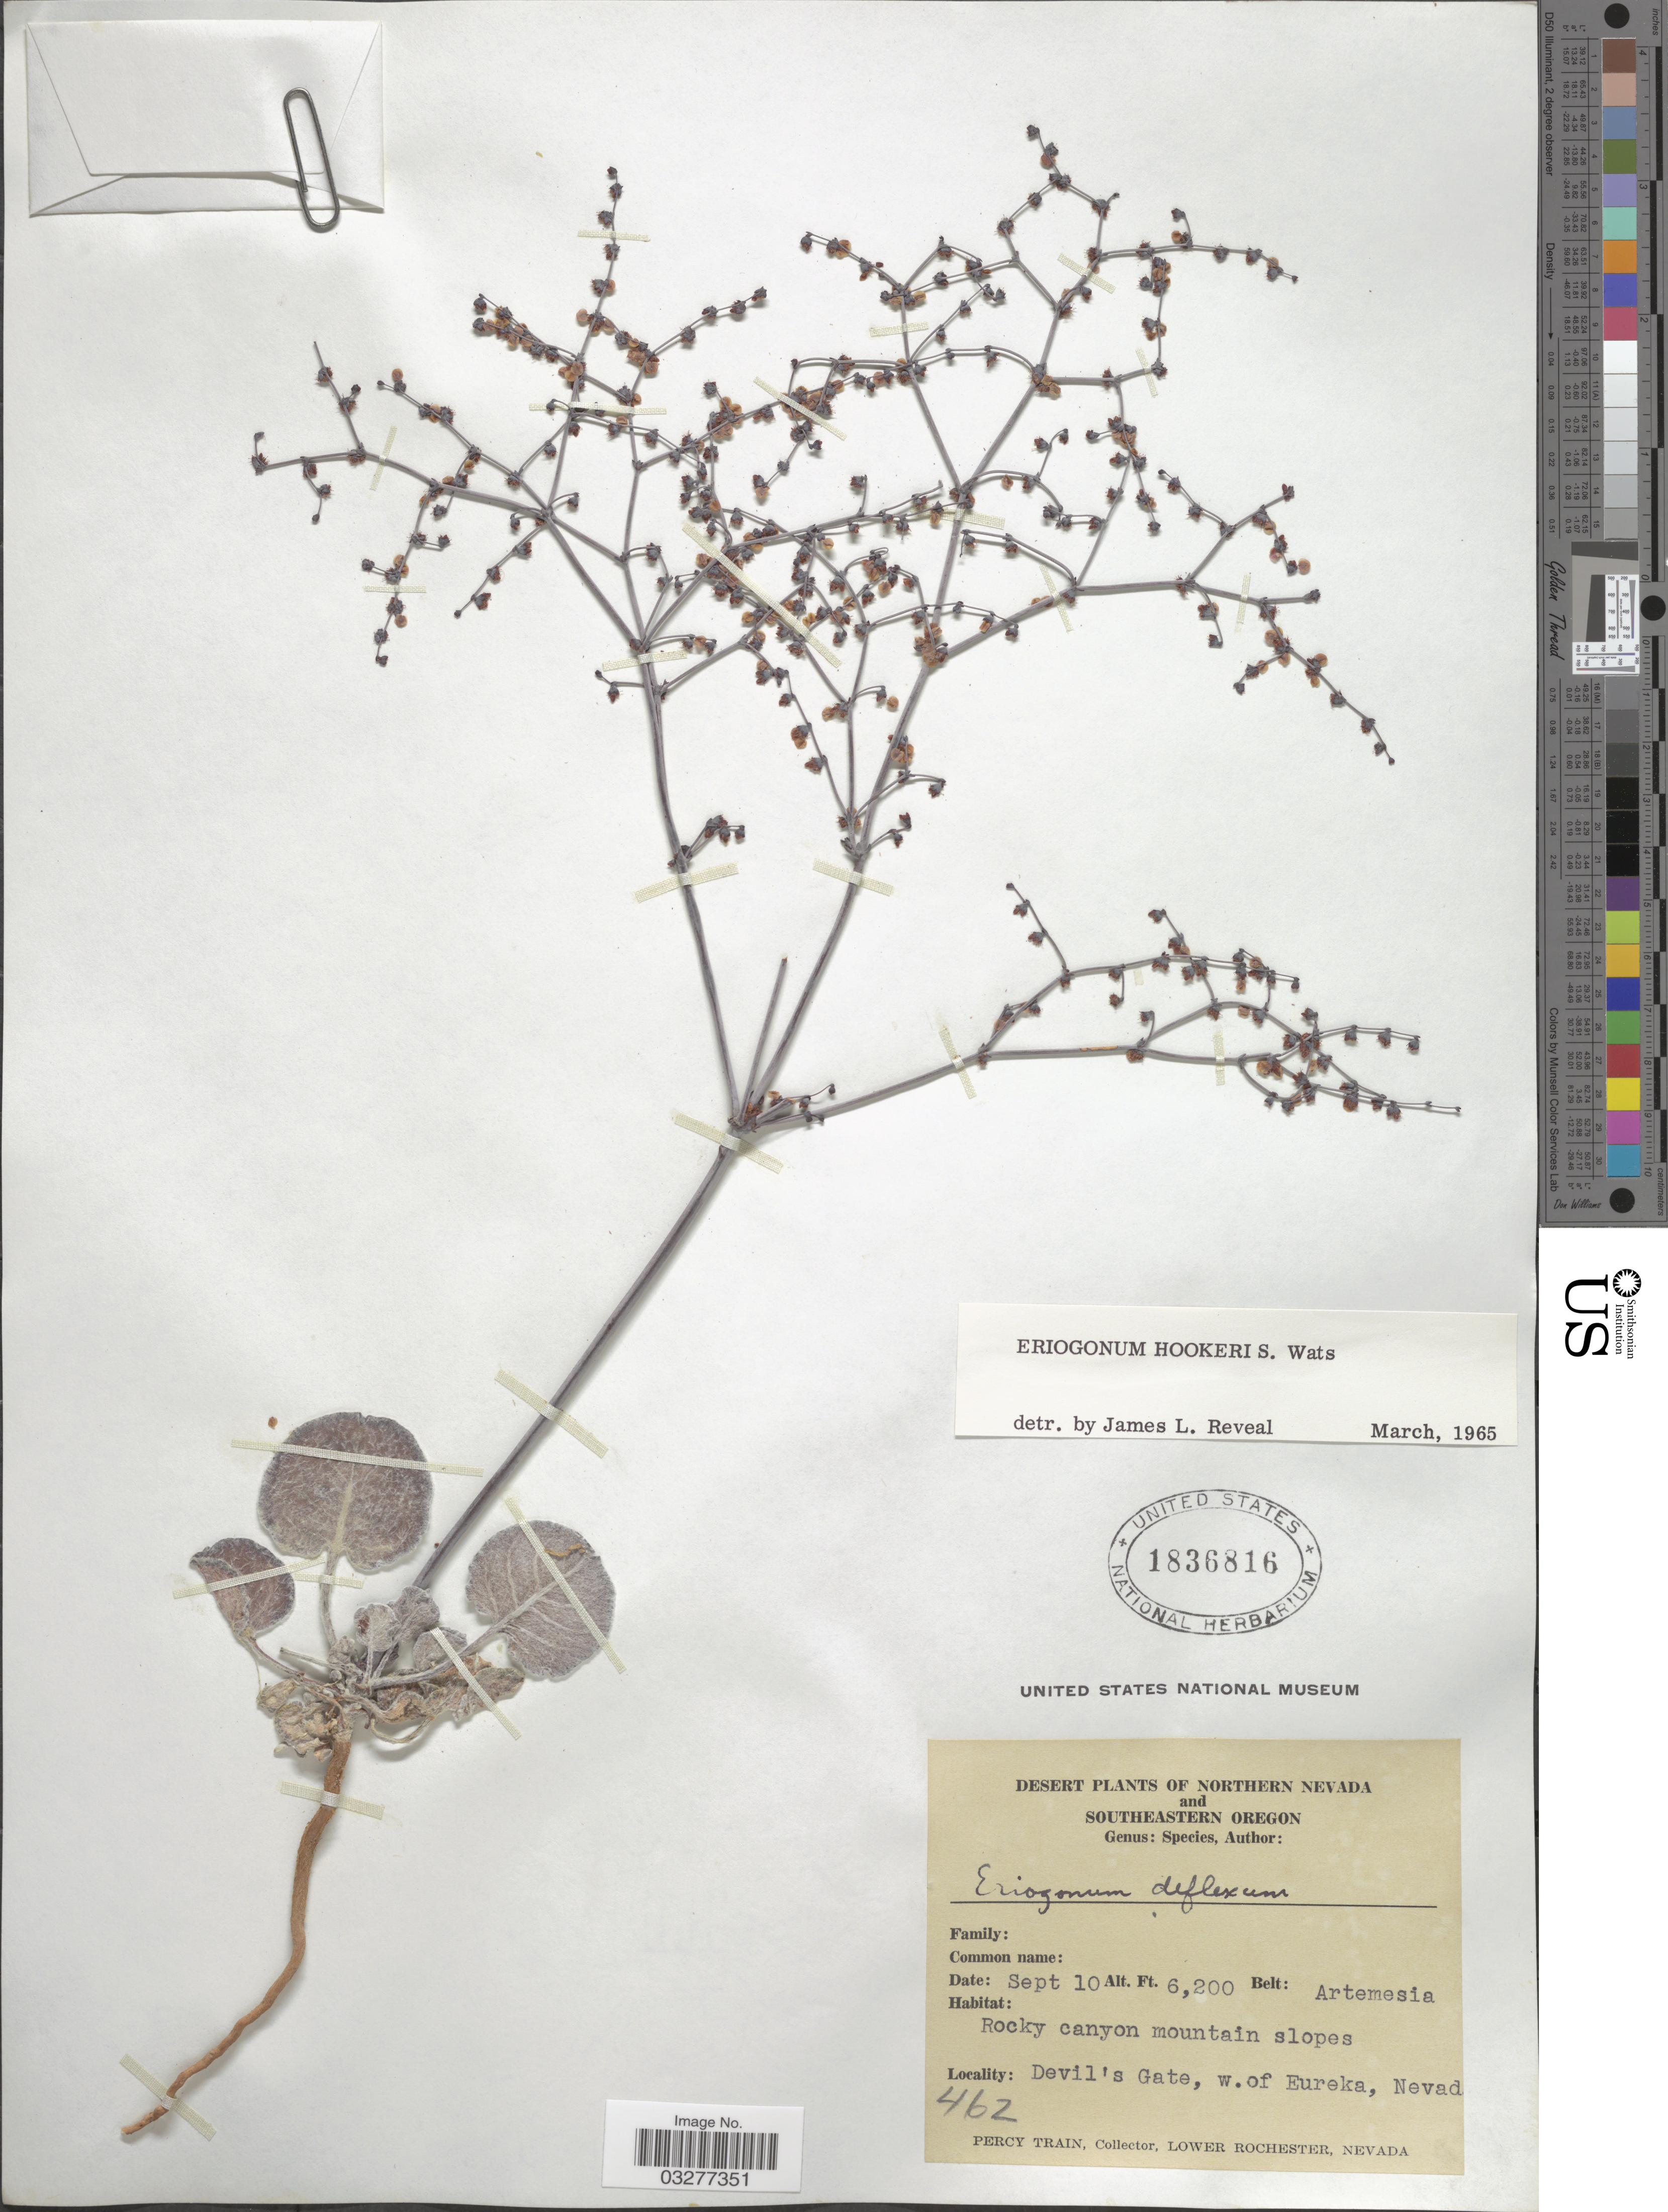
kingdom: Plantae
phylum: Tracheophyta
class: Magnoliopsida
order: Caryophyllales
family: Polygonaceae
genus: Eriogonum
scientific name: Eriogonum hookeri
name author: S. Watson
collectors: P. Train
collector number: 462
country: United States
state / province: Nevada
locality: Northern Nevada. Devil's Gate, w. of Eureka.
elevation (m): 1890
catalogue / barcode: US 1836816